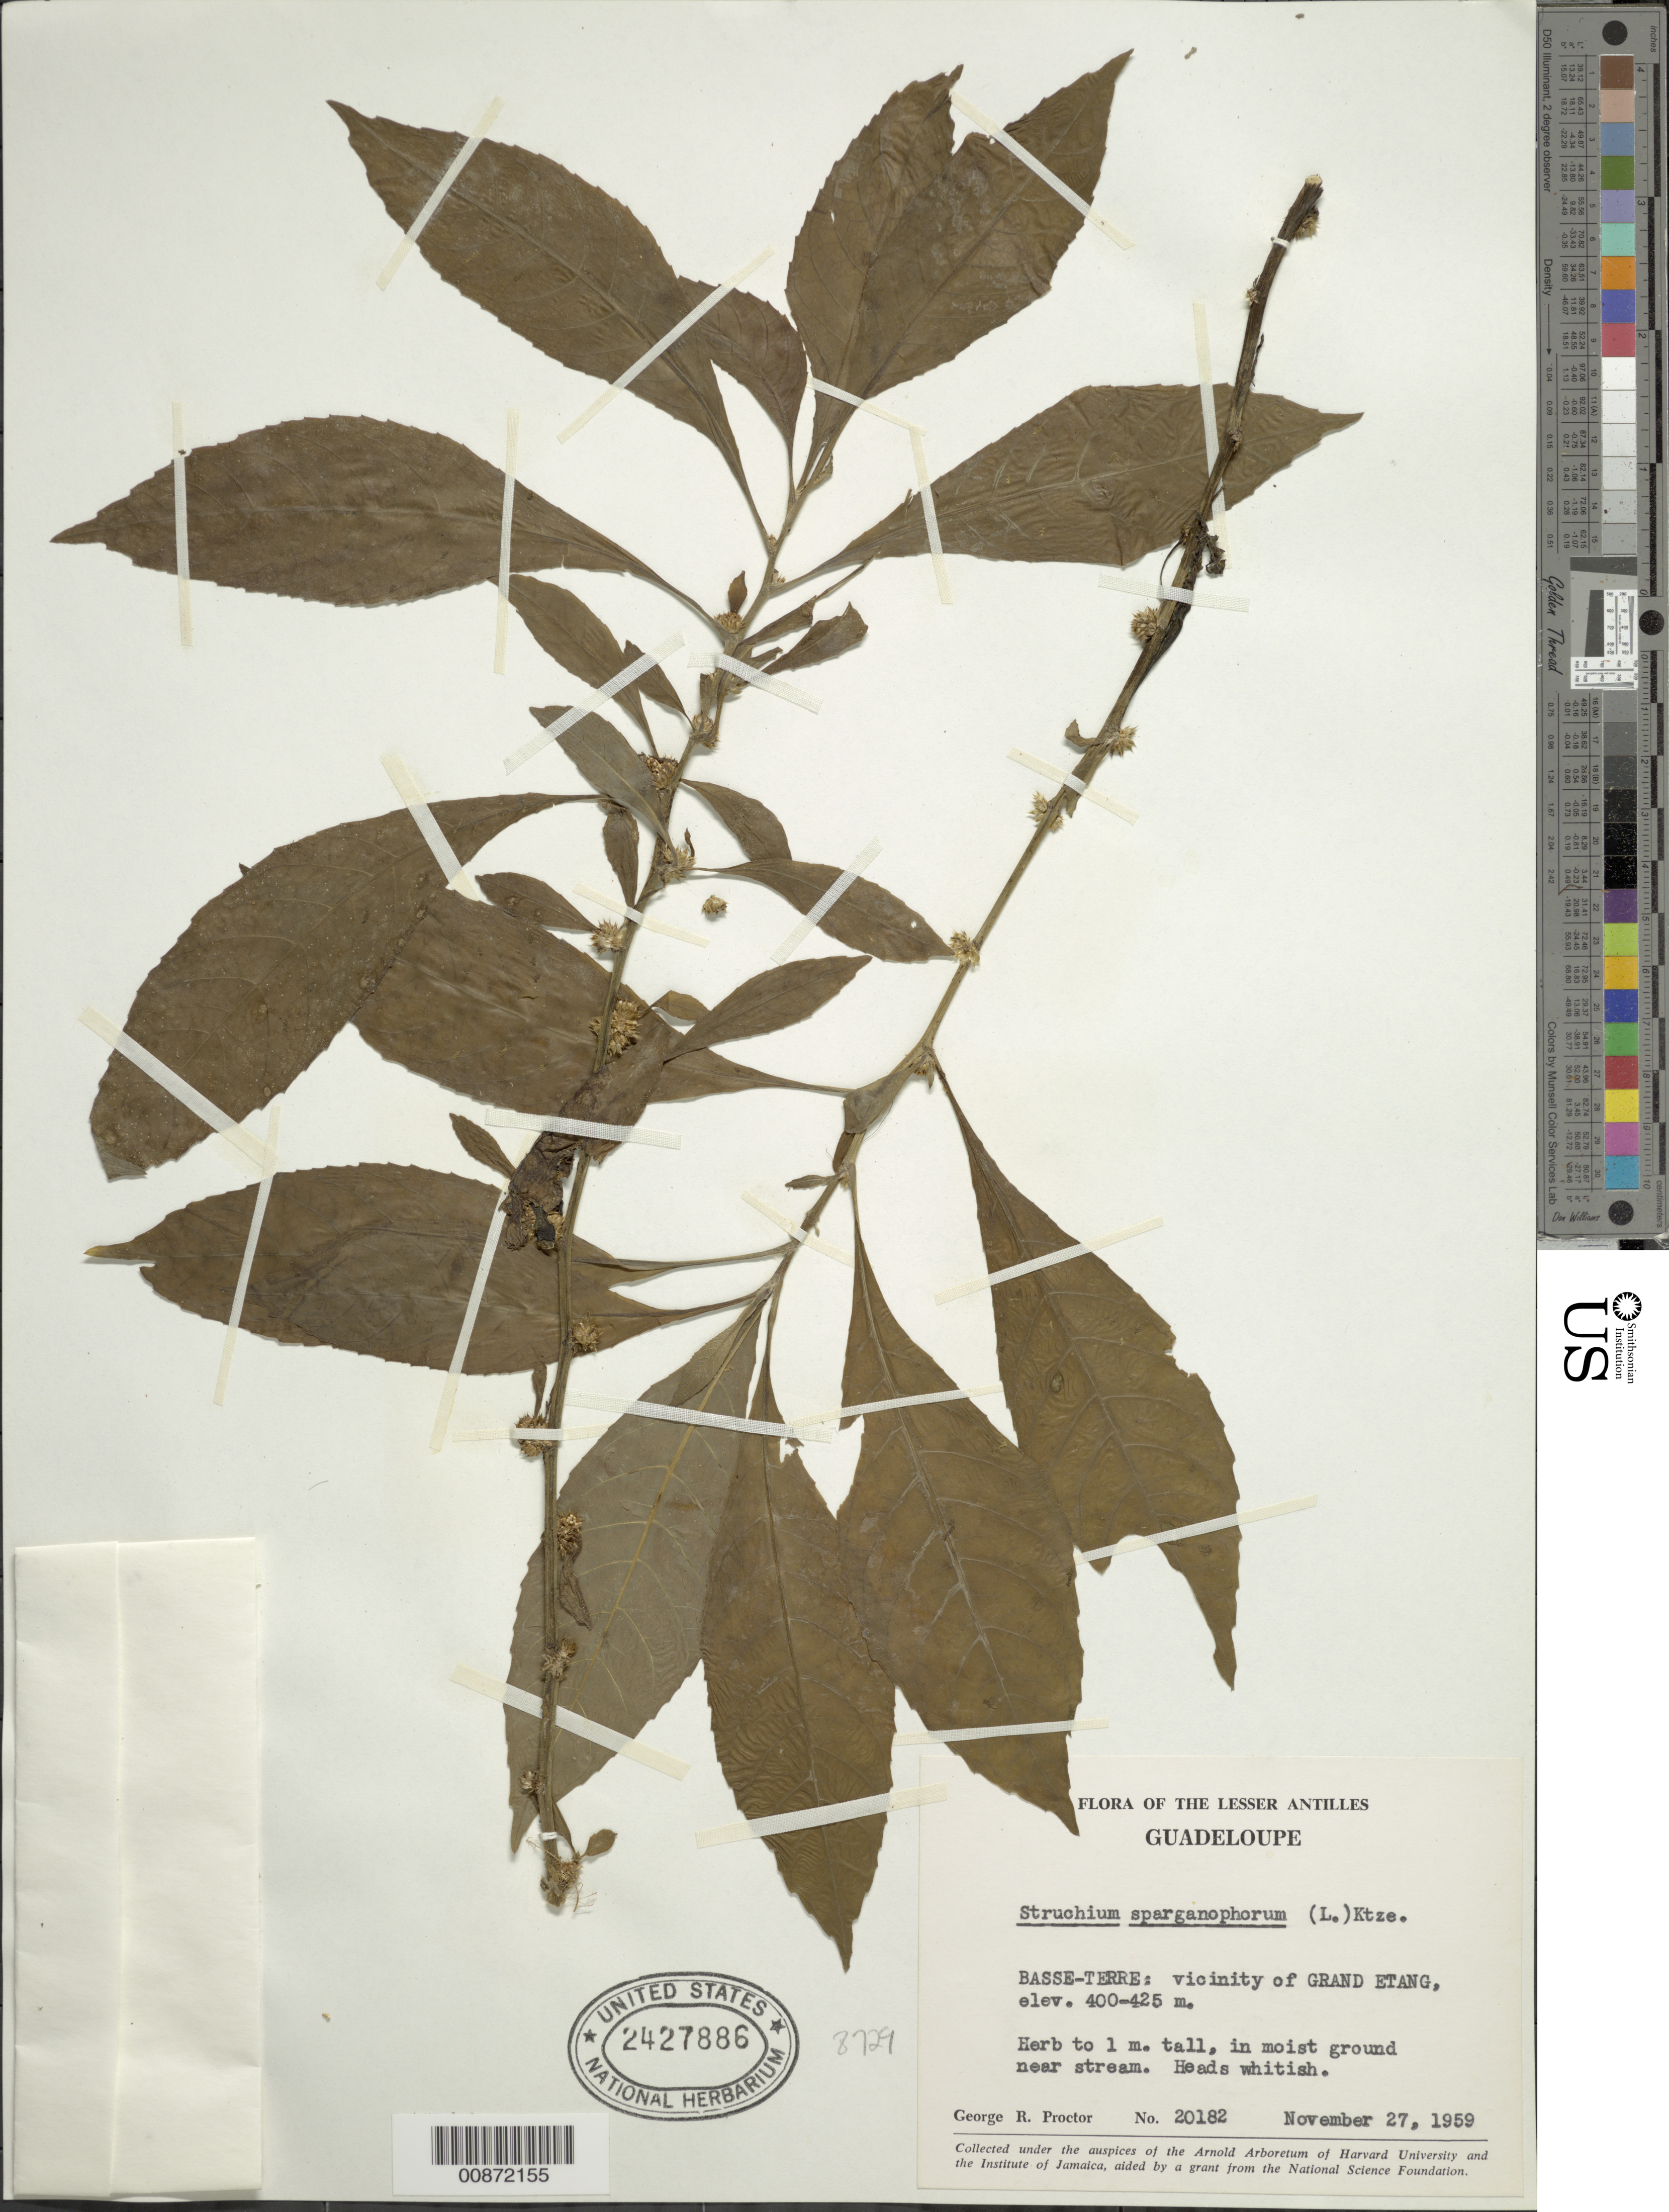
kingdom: Plantae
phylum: Tracheophyta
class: Magnoliopsida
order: Asterales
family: Asteraceae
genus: Struchium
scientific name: Struchium sparganophorum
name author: (L.) Kuntze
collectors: G. R. Proctor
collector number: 20182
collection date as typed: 27 Nov 1959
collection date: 1959-11-27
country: Guadeloupe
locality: Basse Terre: Vicinity of Grand Etang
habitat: On moist ground near stream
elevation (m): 400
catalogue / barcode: US 2427886